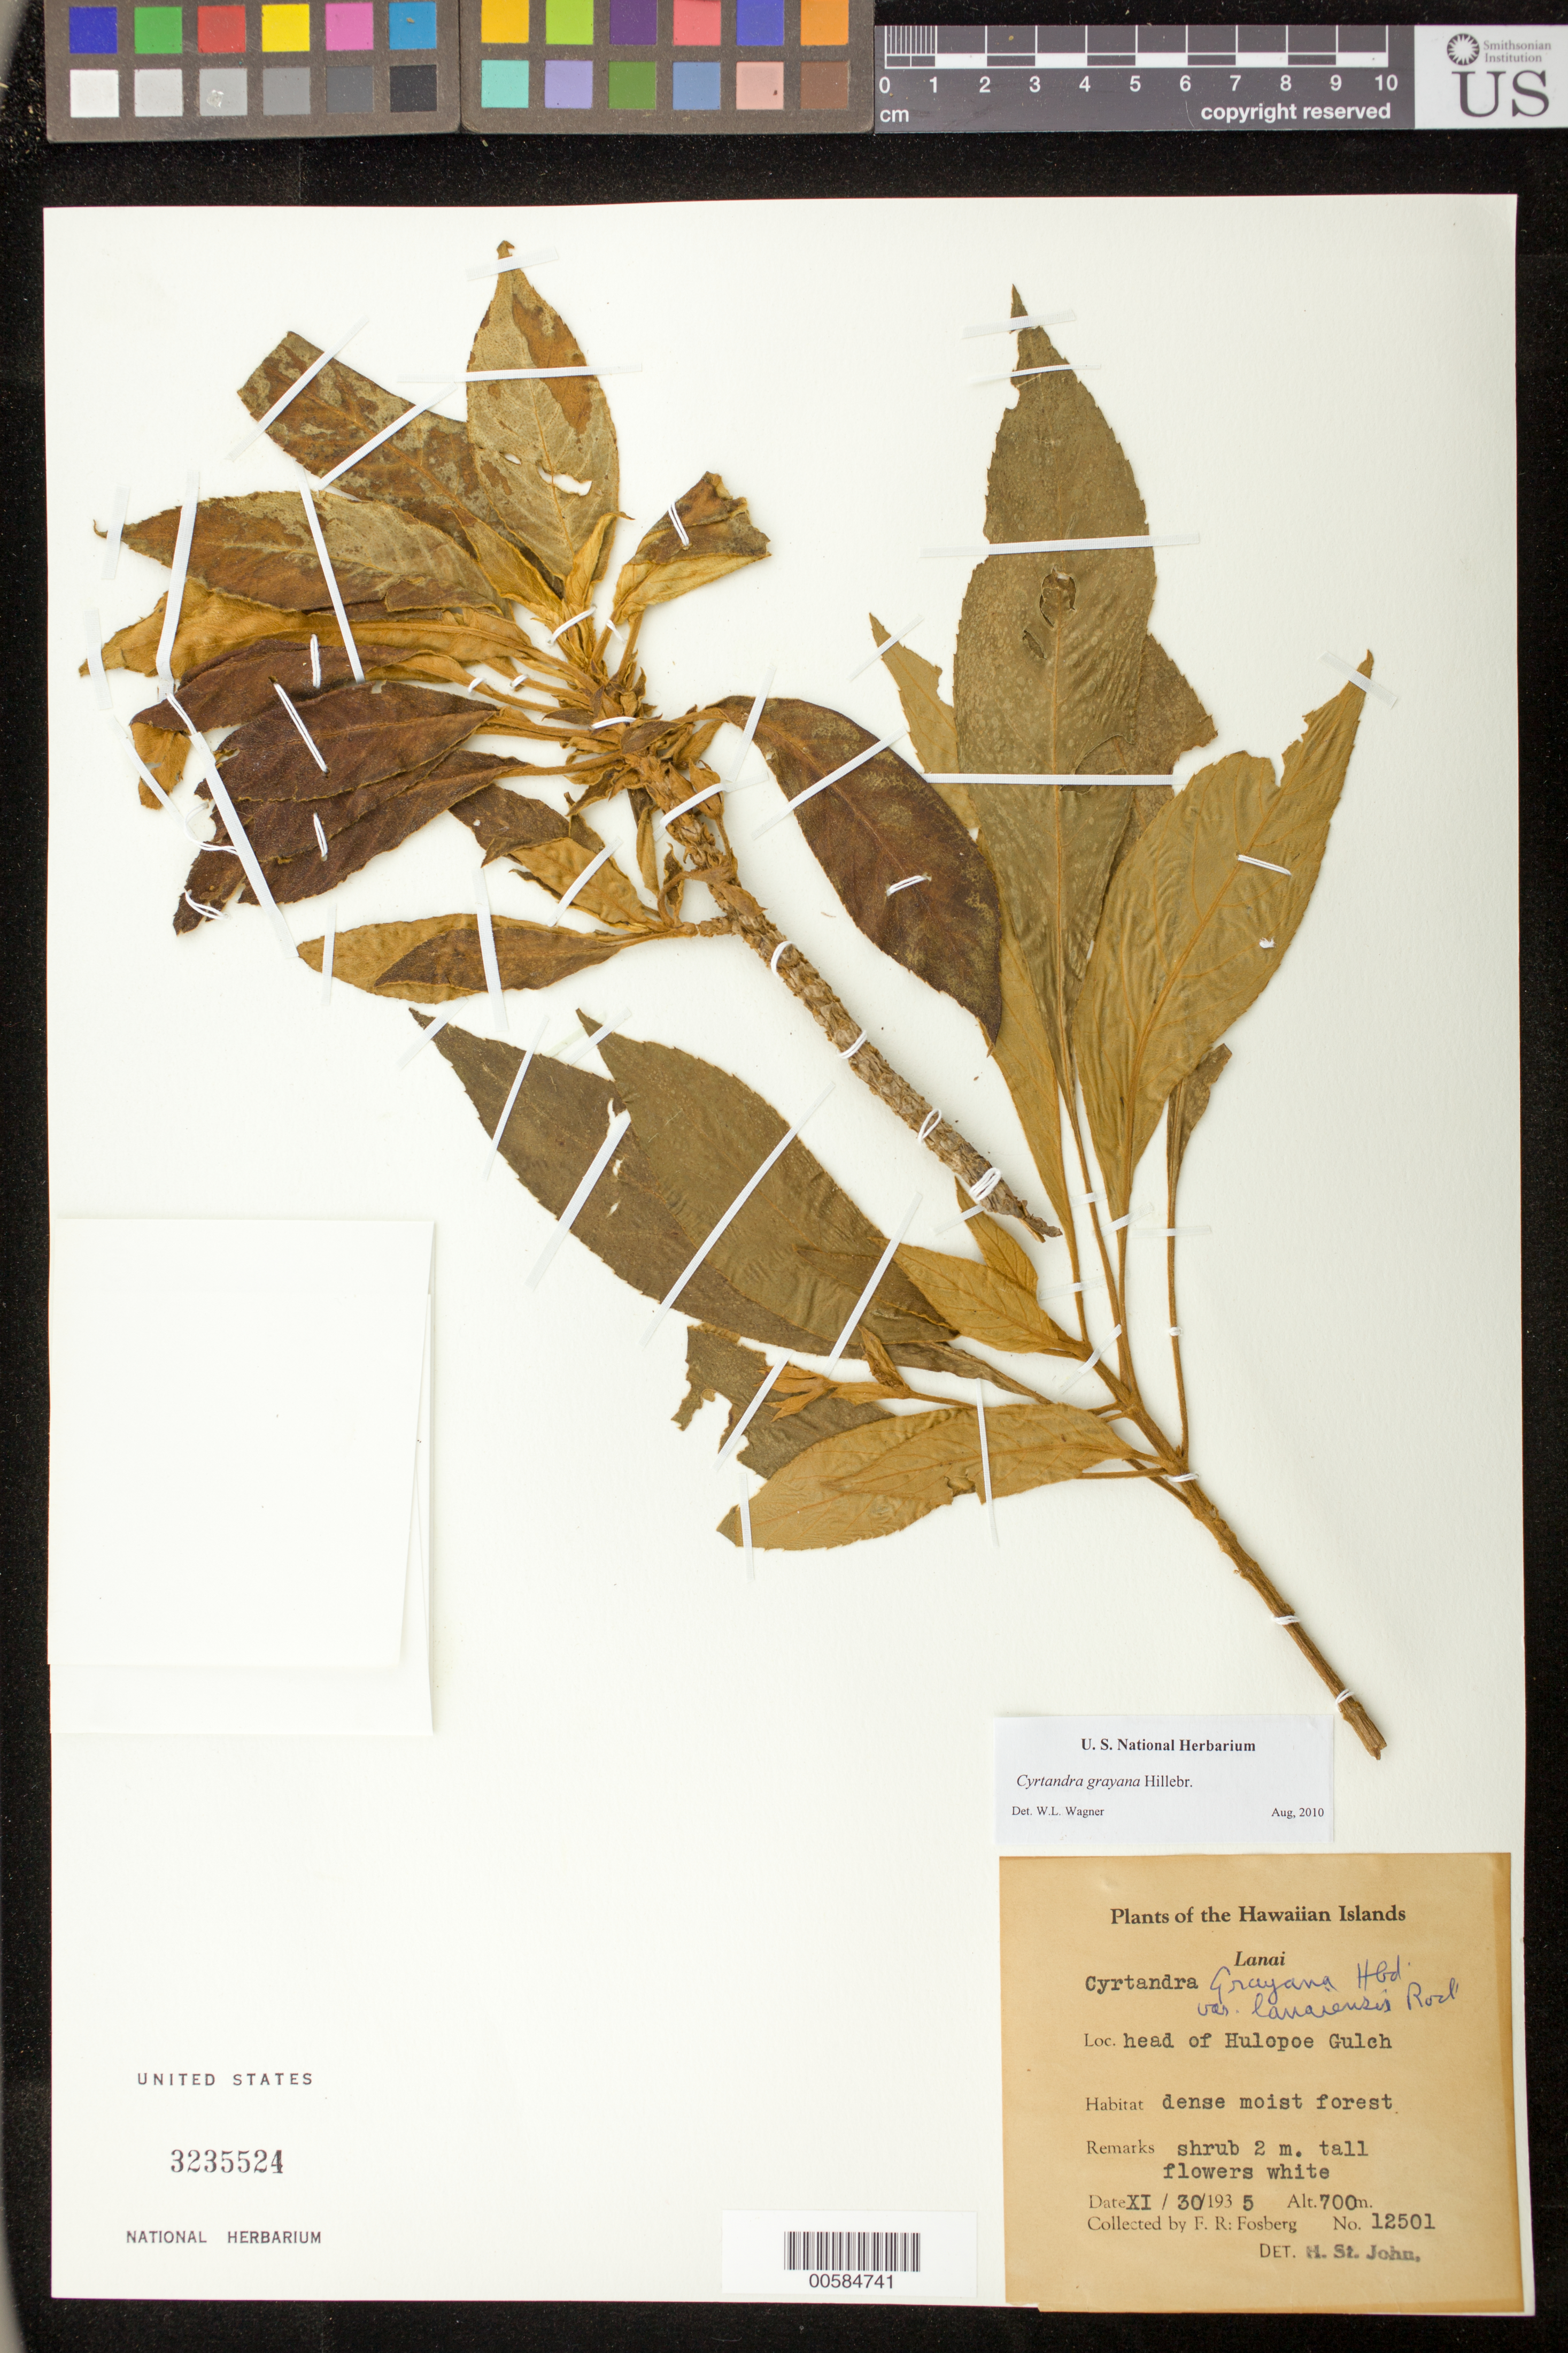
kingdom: Plantae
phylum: Tracheophyta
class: Magnoliopsida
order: Lamiales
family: Gesneriaceae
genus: Cyrtandra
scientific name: Cyrtandra grayana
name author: Hillebr.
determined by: Wagner, W. L., (BOT), Smithsonian Institution - National Museum of Natural History (UNITED STATES)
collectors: F. R. Fosberg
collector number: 12501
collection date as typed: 30 Nov 1935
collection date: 1935-11-30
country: United States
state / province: Hawaii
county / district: Maui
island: Lana'i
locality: Head of Hulopoe Gulch.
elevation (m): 700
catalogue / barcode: US 3235524